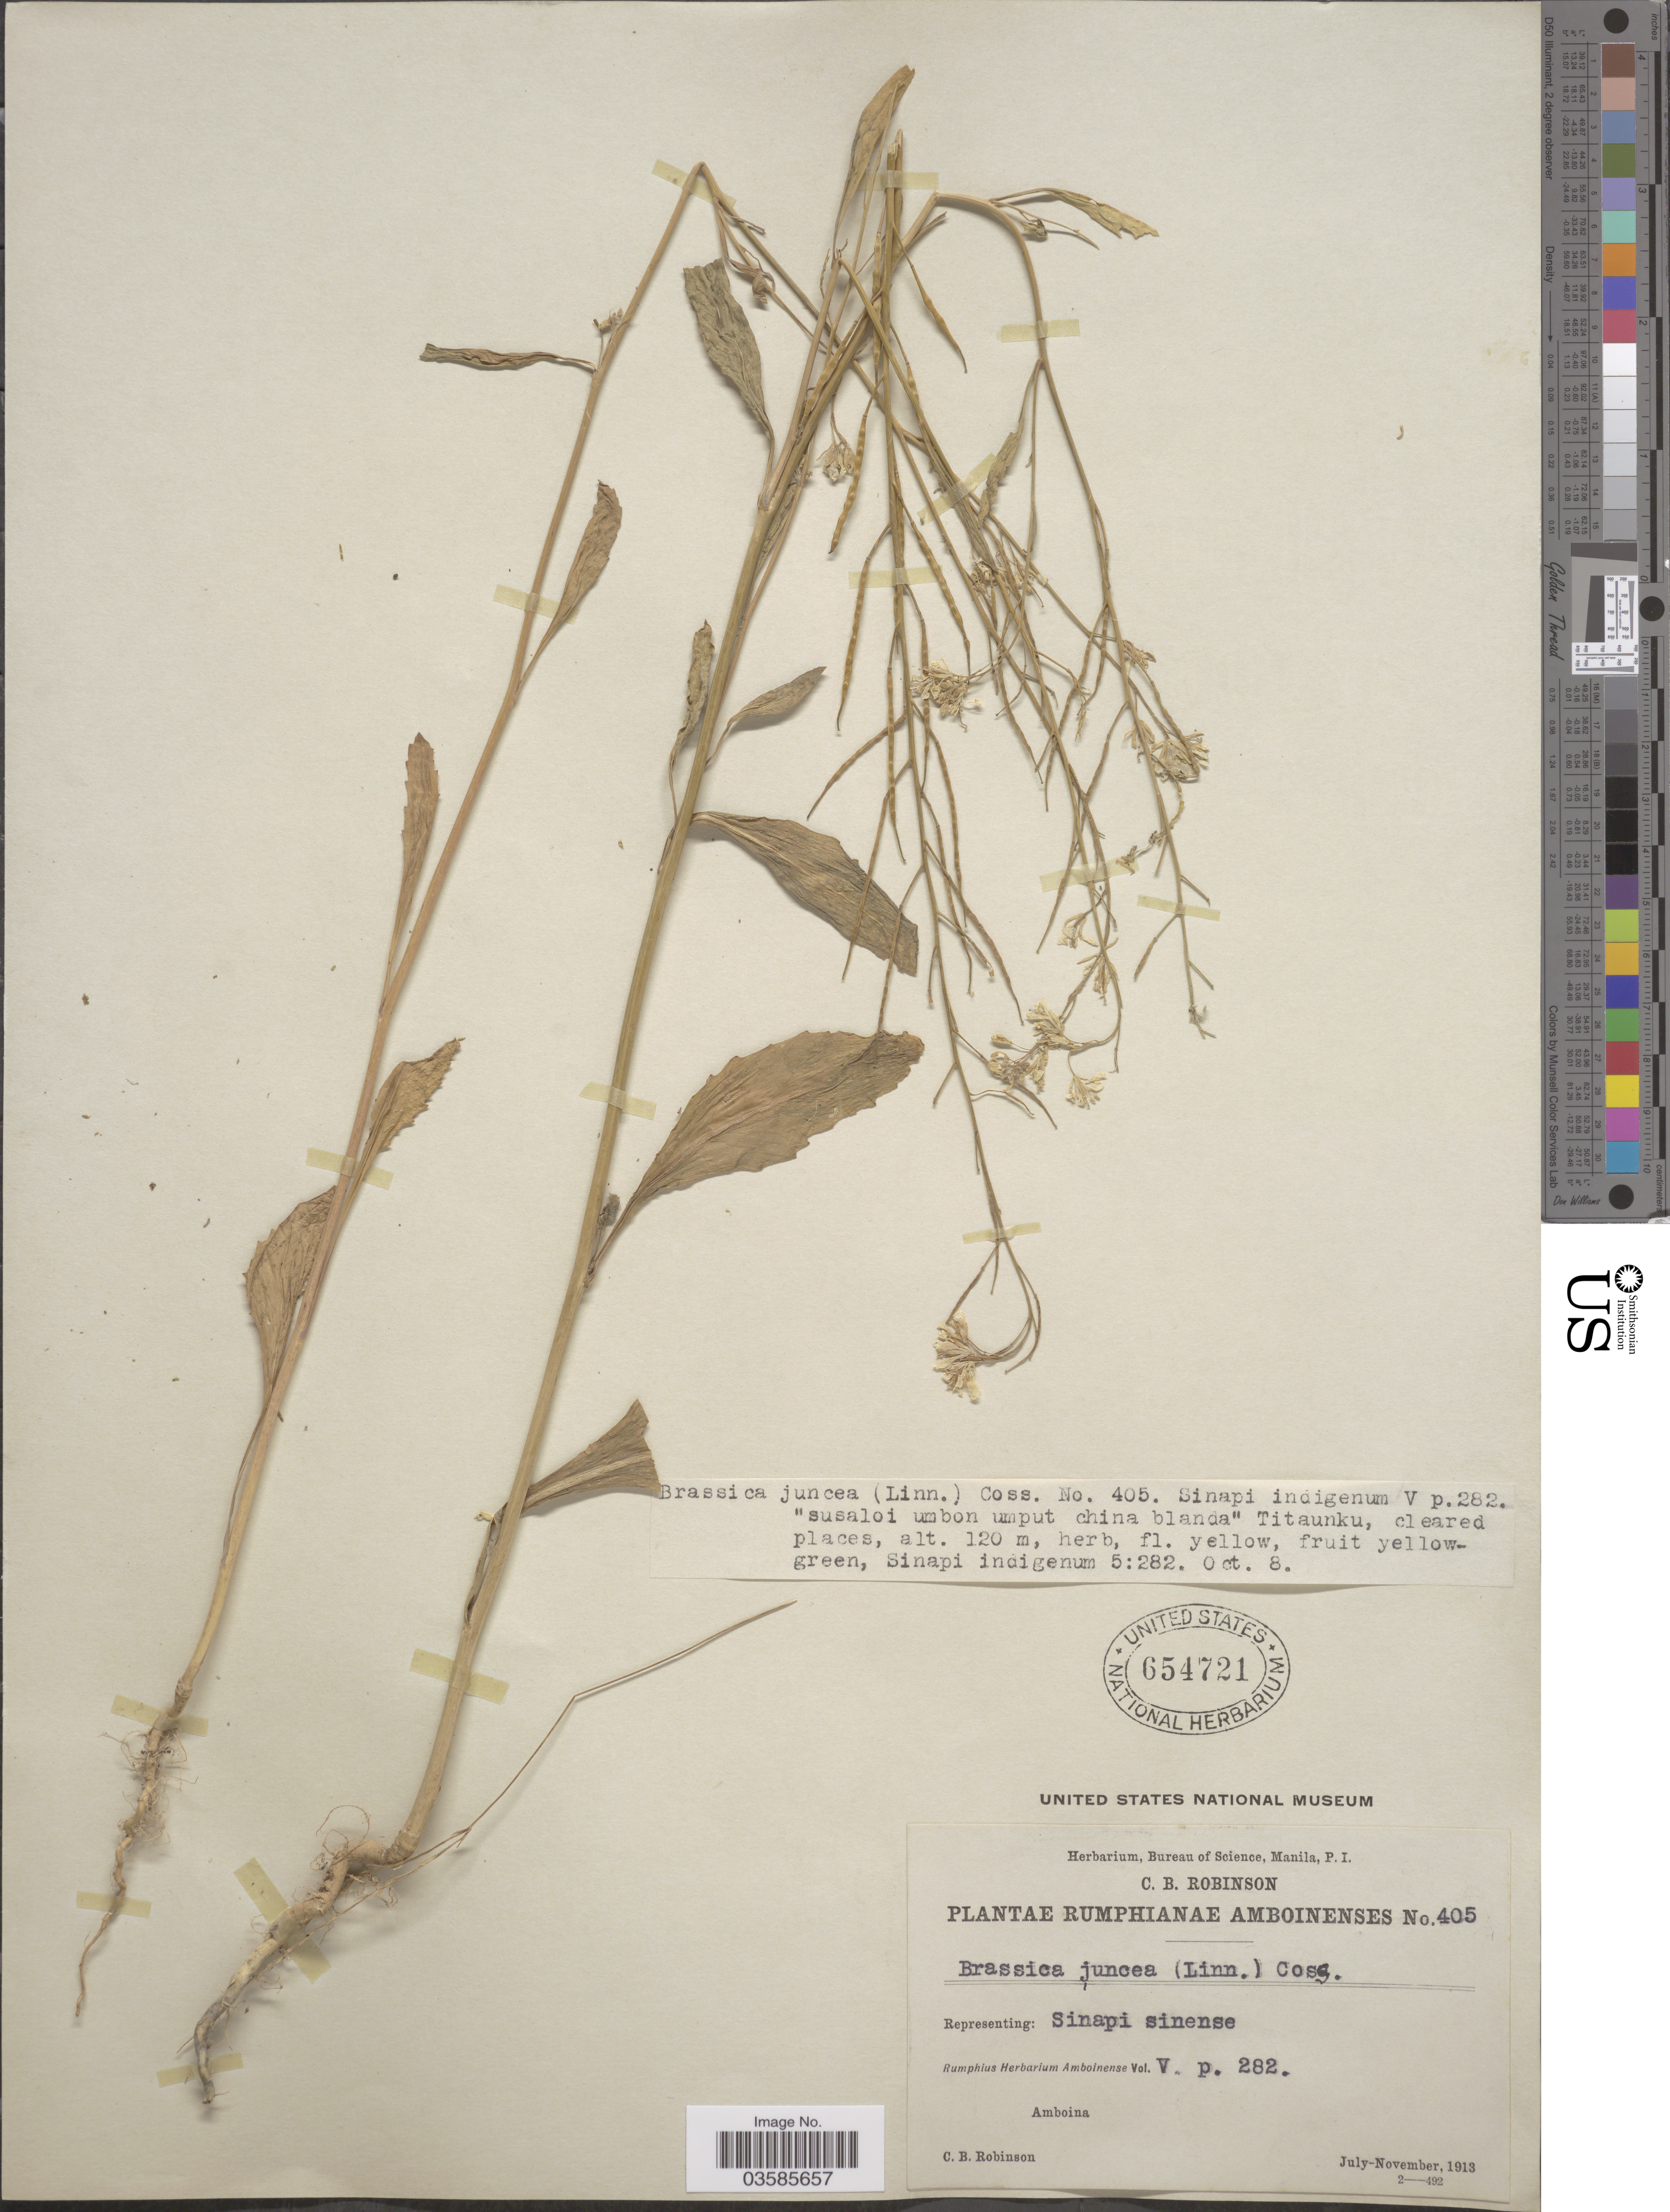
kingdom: Plantae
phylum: Tracheophyta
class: Magnoliopsida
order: Brassicales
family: Brassicaceae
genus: Brassica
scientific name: Brassica juncea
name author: (L.) Czern.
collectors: C. Robinson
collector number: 405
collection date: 1913-10-08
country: Indonesia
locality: Amboina.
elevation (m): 120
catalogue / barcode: US 654721